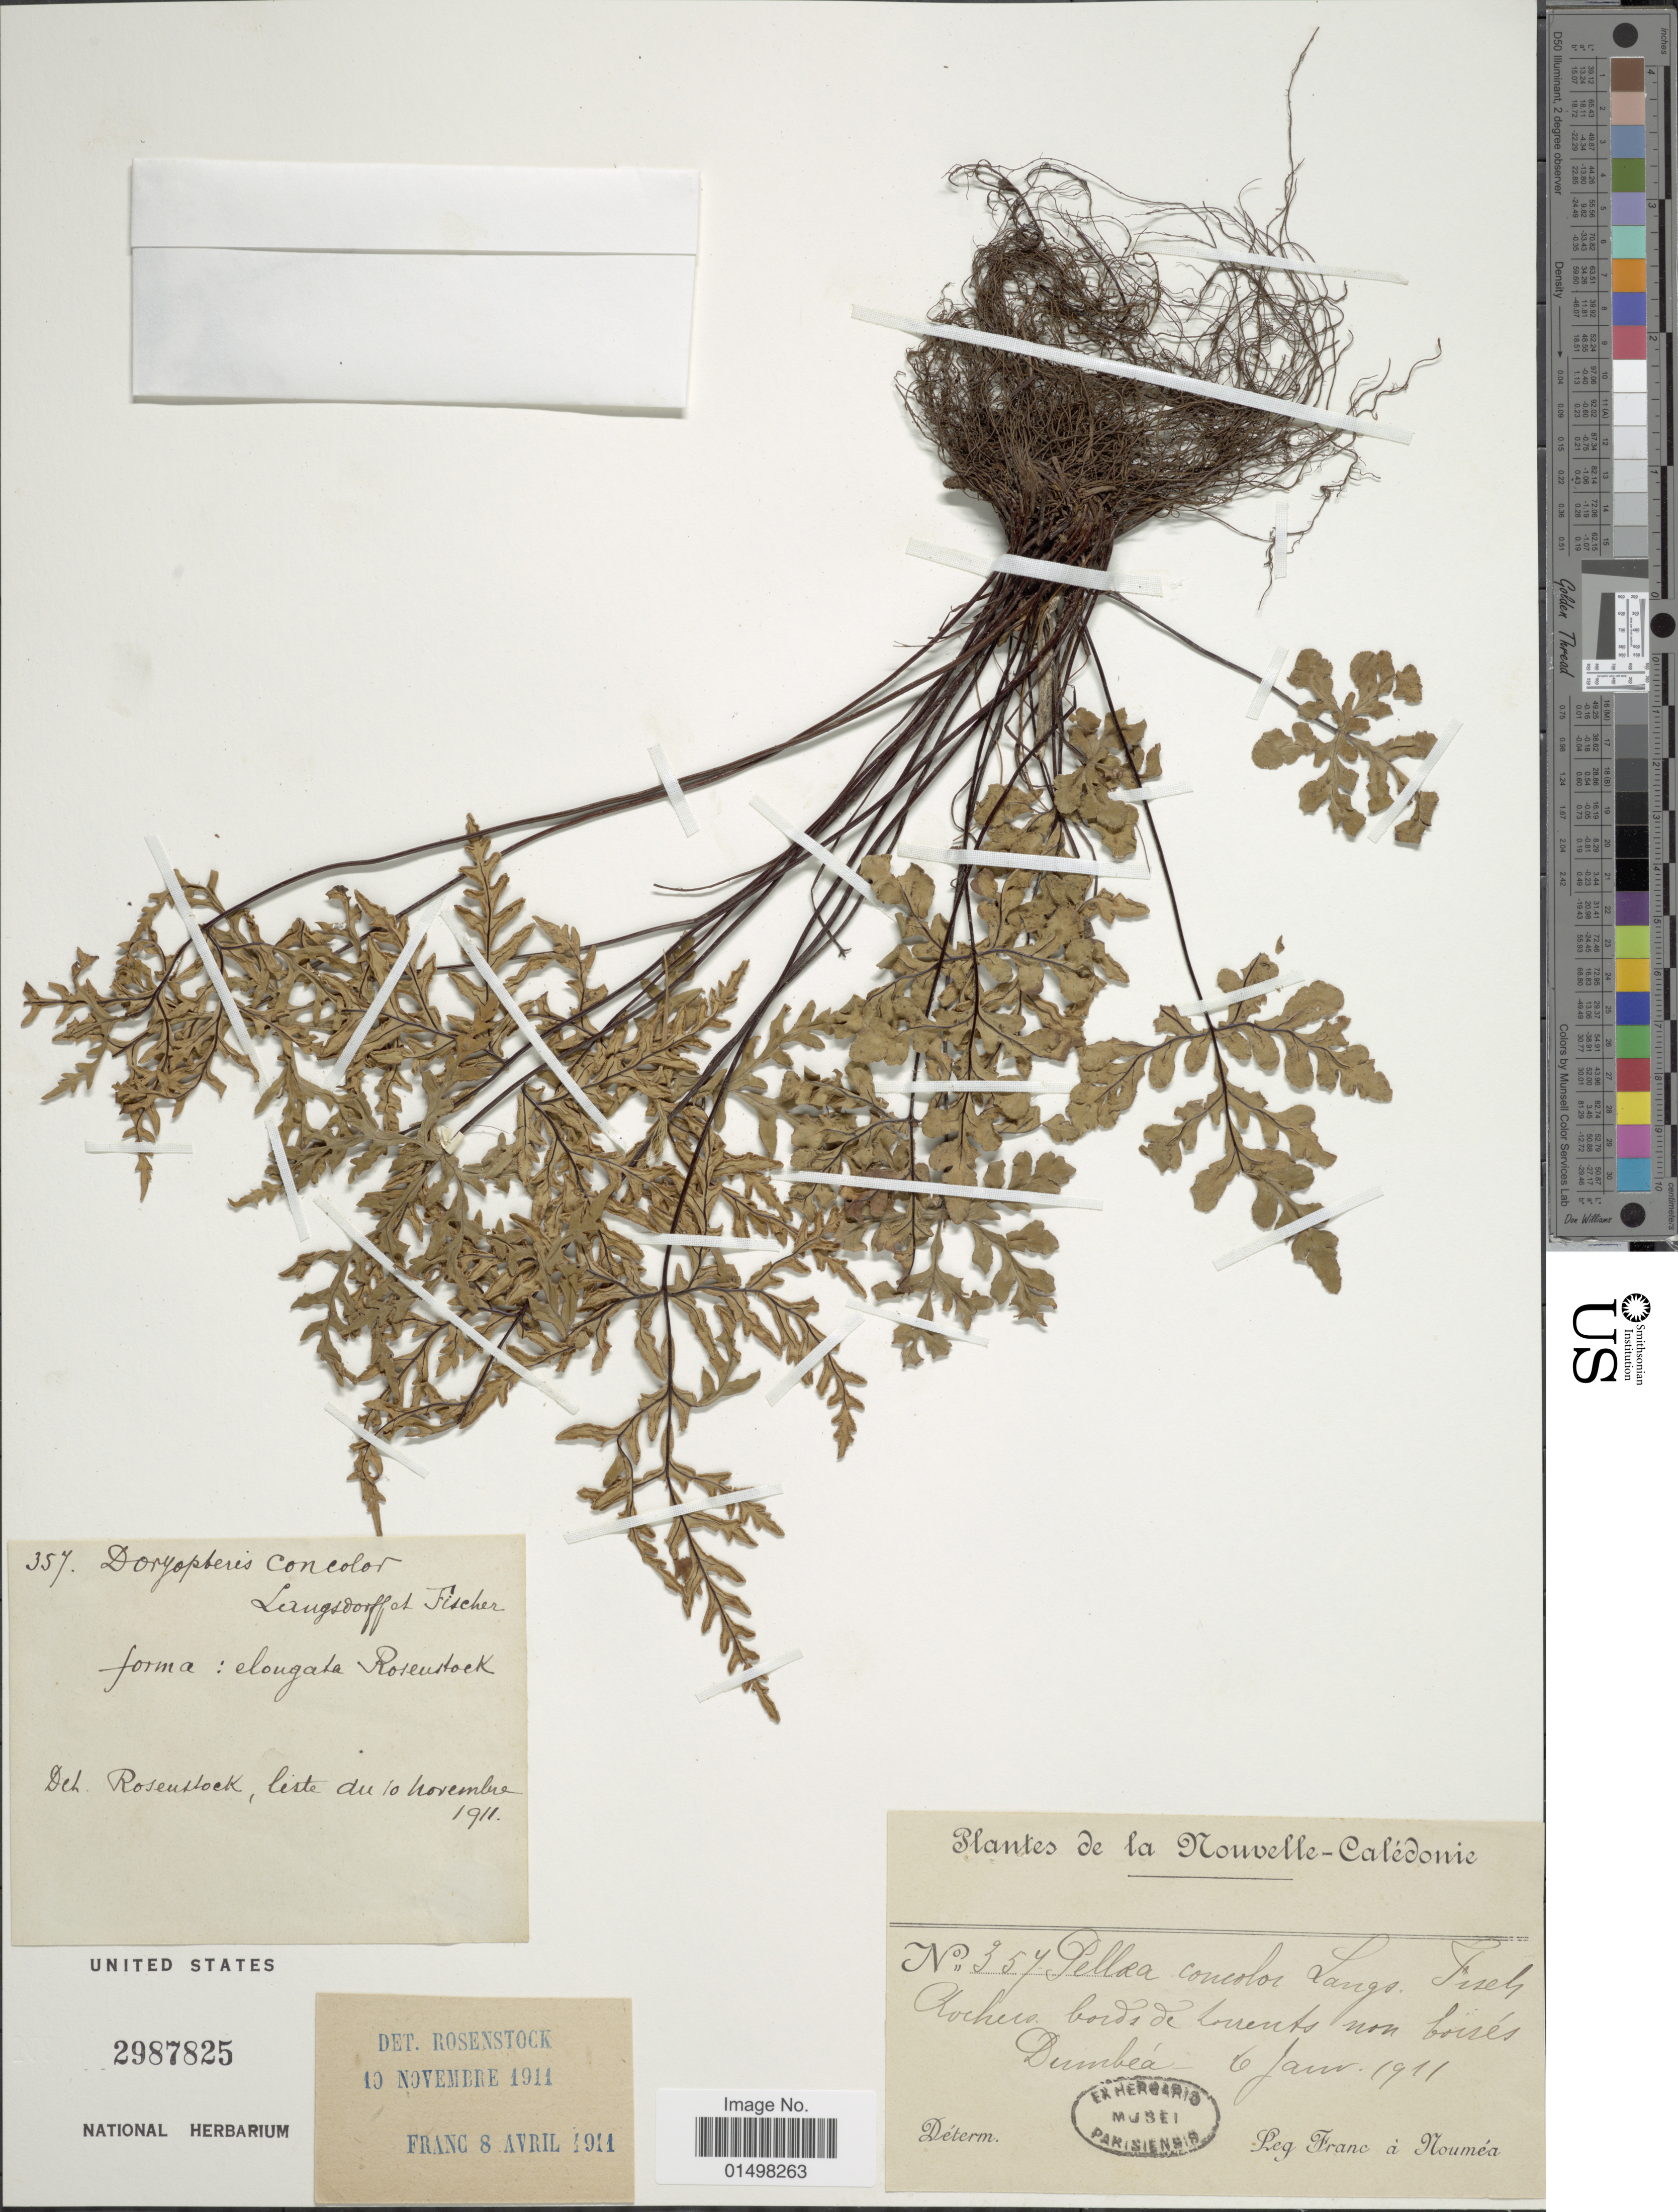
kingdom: Plantae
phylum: Tracheophyta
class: Polypodiopsida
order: Polypodiales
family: Pteridaceae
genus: Doryopteris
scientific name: Doryopteris concolor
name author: (Langsd. & Fisch.) Kuhn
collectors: Franc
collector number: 357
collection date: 1911-01-06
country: New Caledonia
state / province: South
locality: Dumbéa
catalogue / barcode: US 2987825